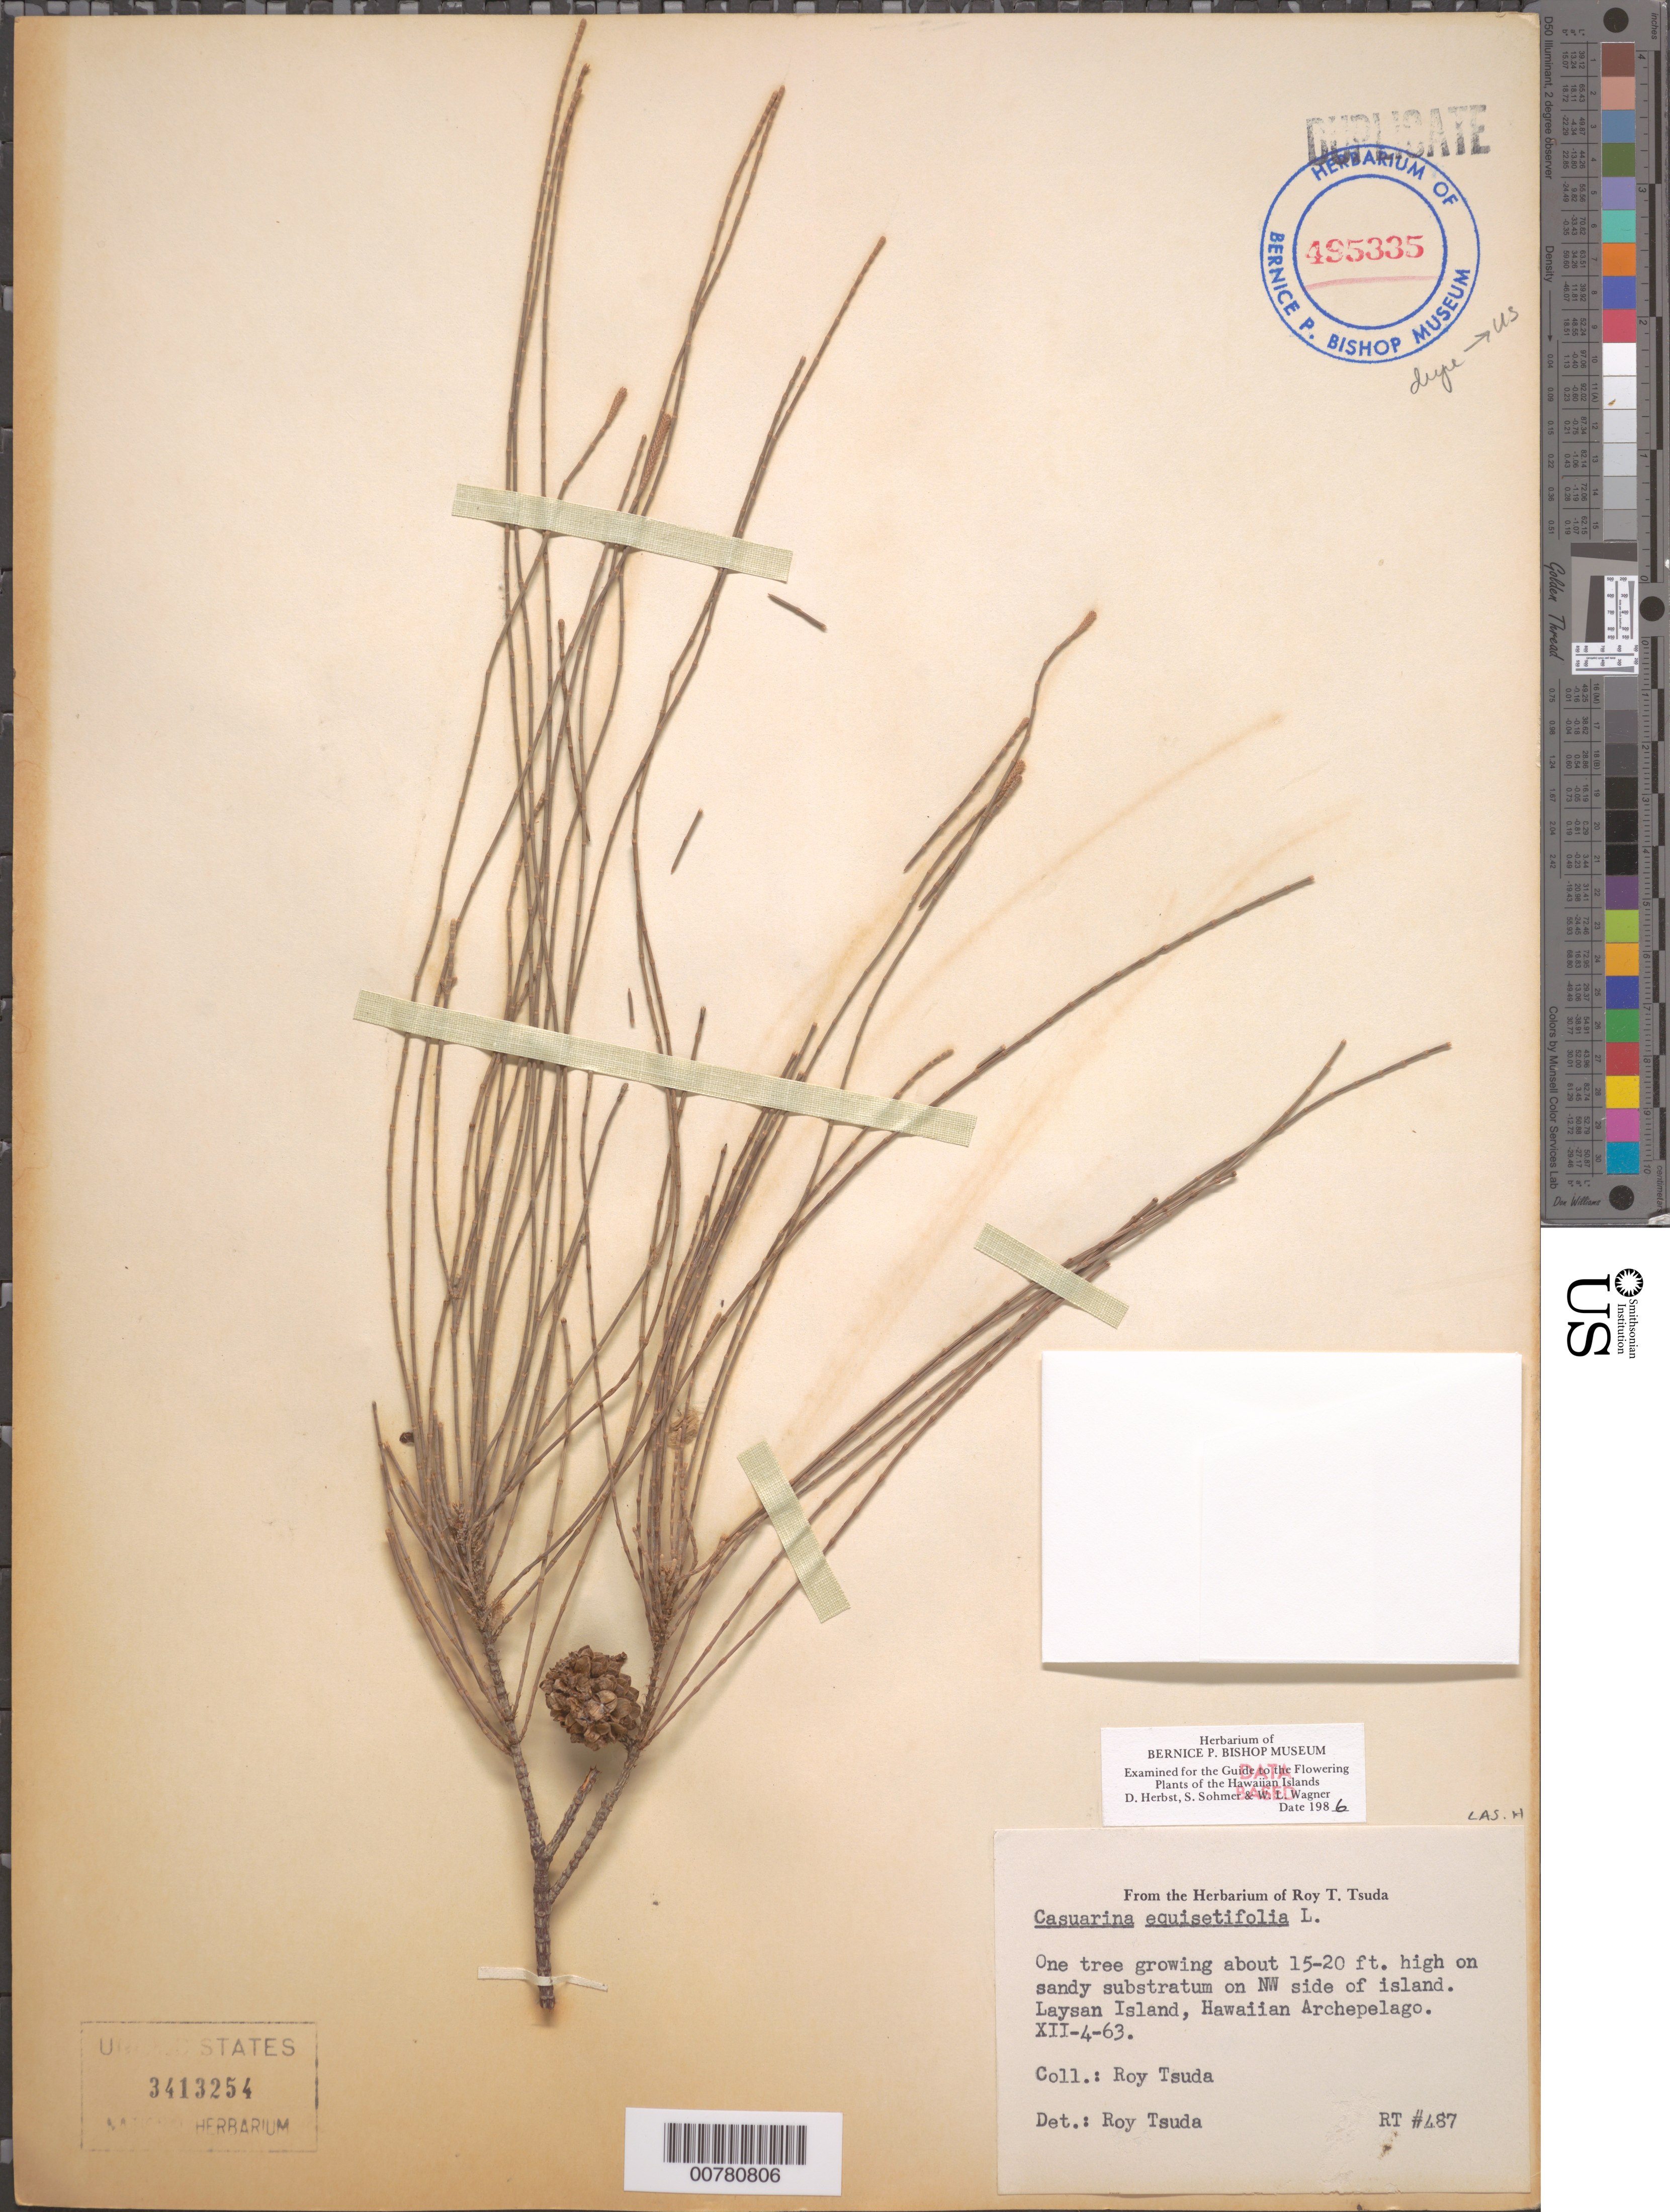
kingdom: Plantae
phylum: Tracheophyta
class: Magnoliopsida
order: Fagales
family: Casuarinaceae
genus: Casuarina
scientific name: Casuarina equisetifolia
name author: L.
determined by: Tsuda, R. T.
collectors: R. Tsuda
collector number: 487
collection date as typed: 4 Dec 1963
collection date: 1963-12-04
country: United States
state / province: Hawaii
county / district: Honolulu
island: Laysan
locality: On sandy substratum on NW side of island. Laysan Island, Hawaiian Archepelago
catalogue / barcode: US 3413254